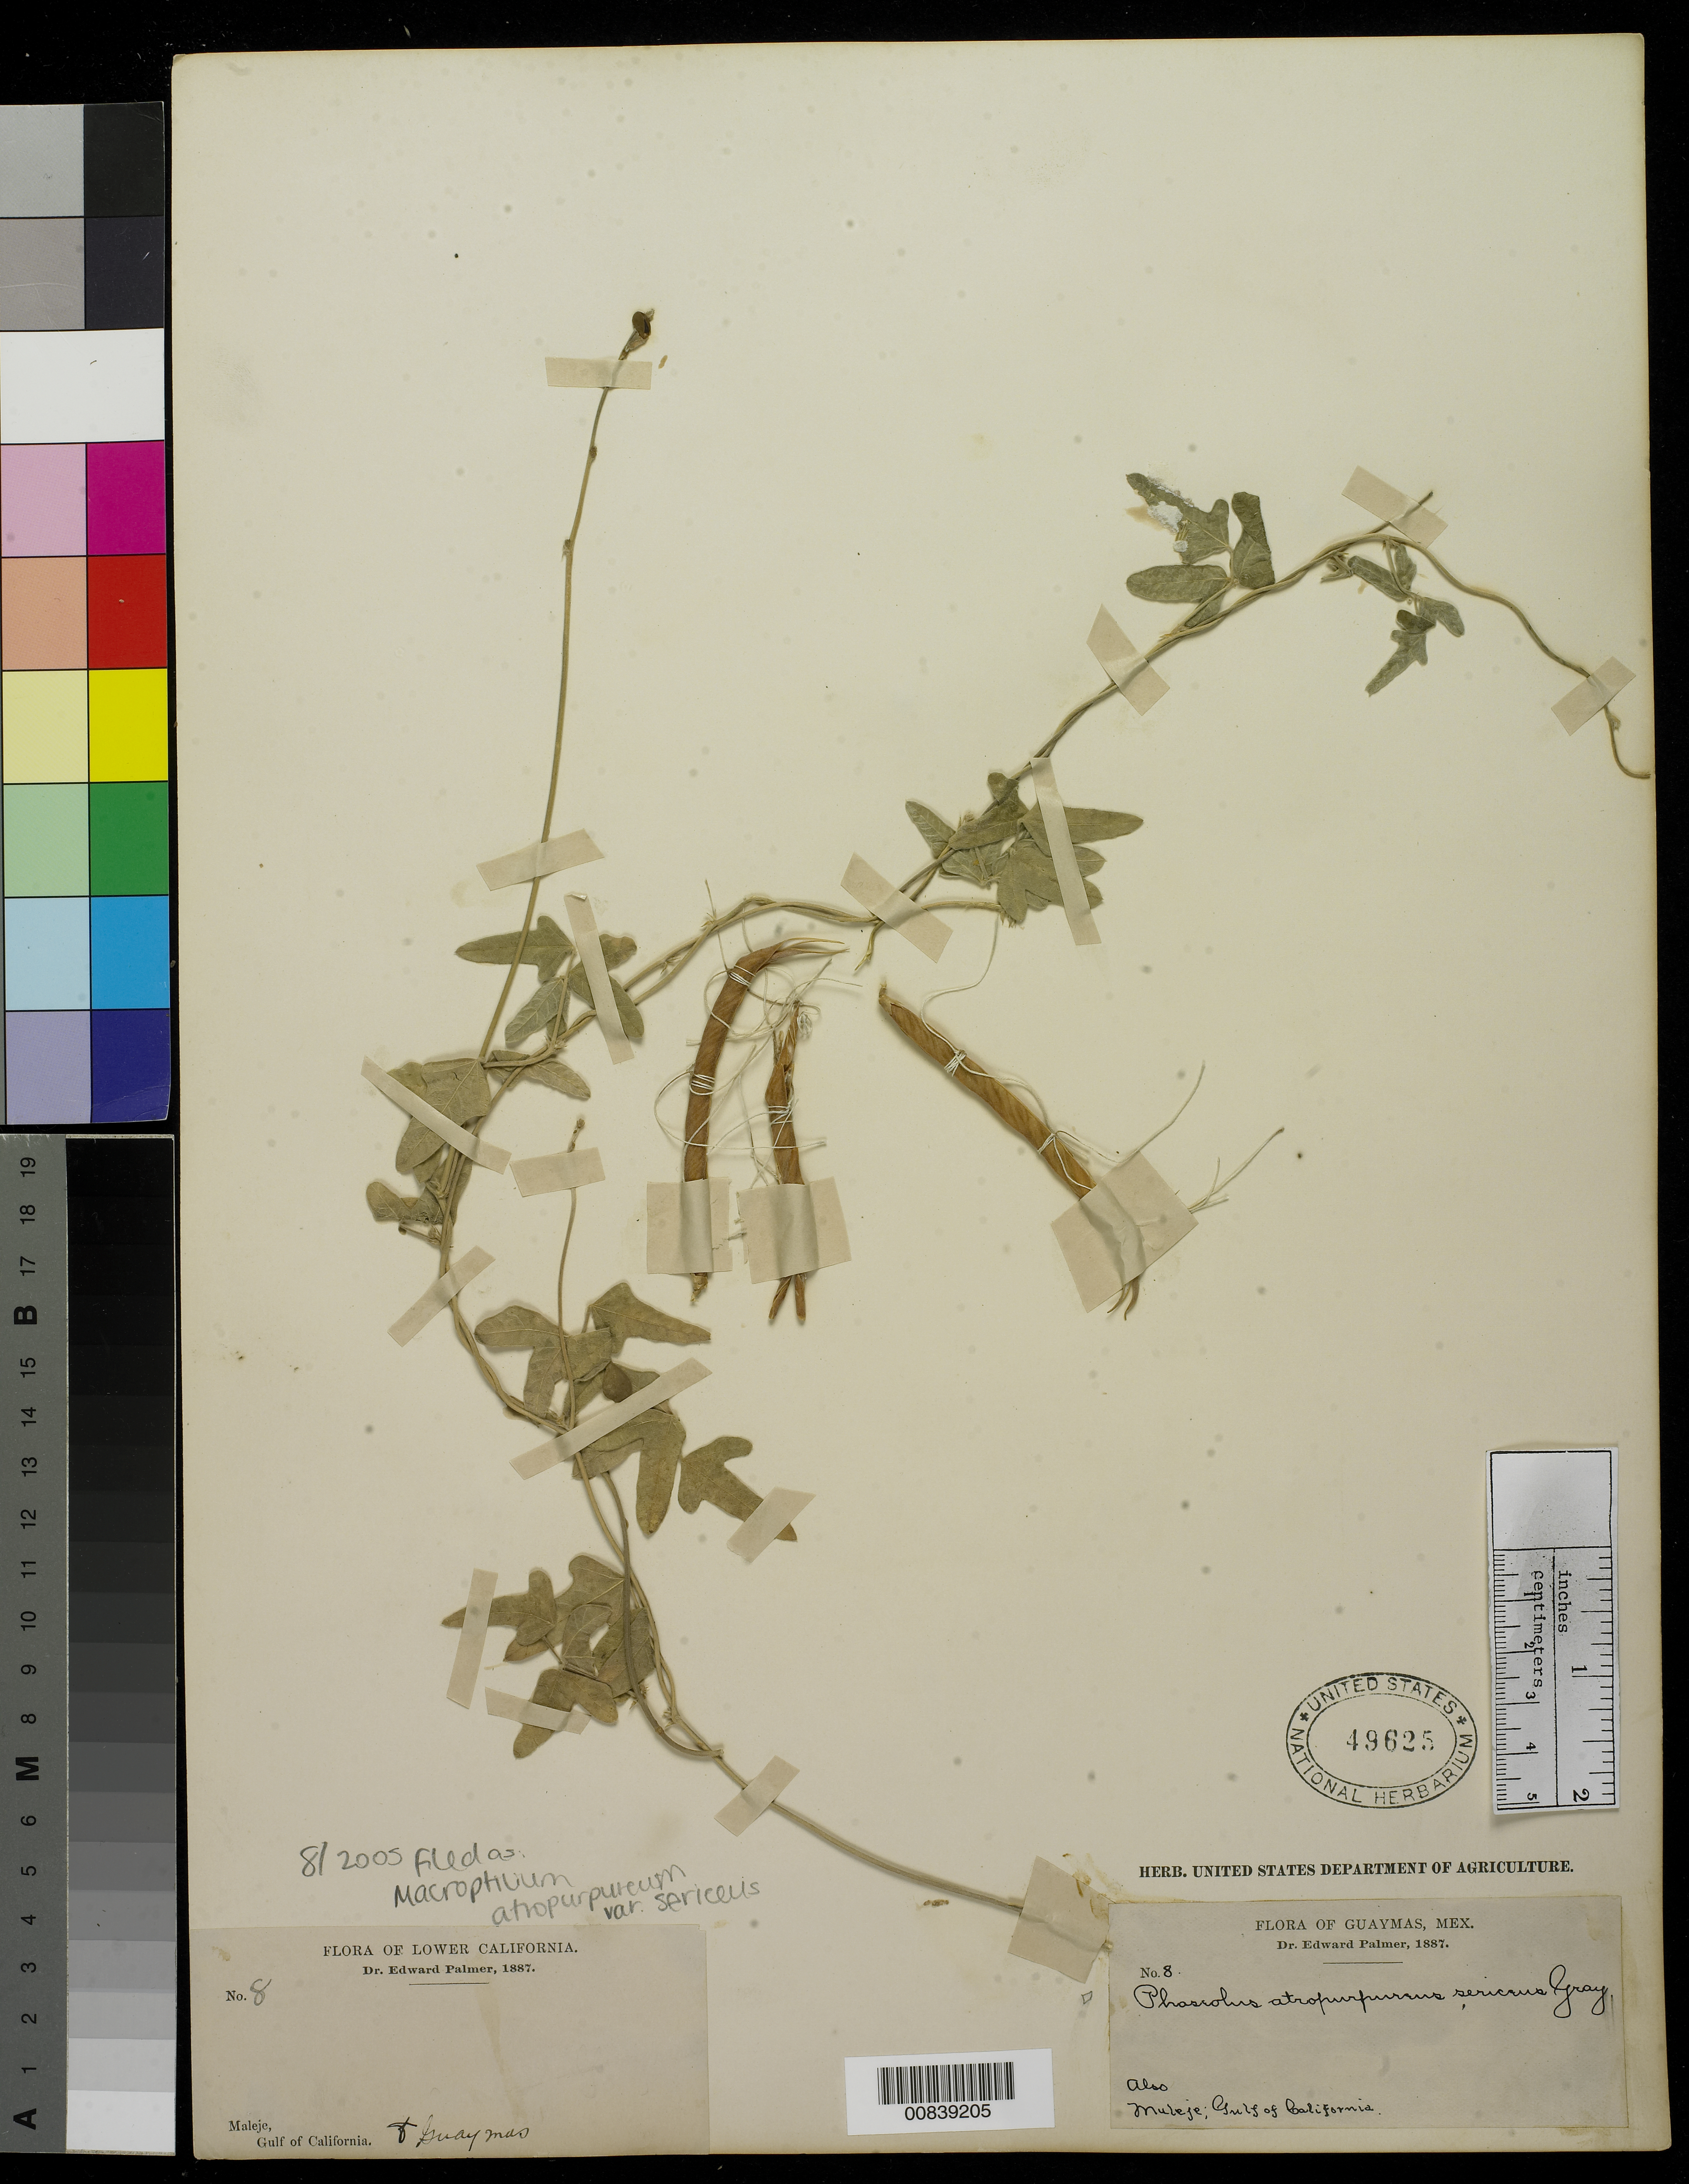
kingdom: Plantae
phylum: Tracheophyta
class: Magnoliopsida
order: Fabales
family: Fabaceae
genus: Macroptilium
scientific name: Macroptilium atropurpureum var. sericeus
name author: (Moc. & Sessé ex DC.) Urb.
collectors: E. Palmer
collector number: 8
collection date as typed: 1887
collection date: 1887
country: Mexico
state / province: Baja California Sur / Sonora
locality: Guaymas, Sonora or Mulejé, Gulf of California, Baja California Sur.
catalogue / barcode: US 49625